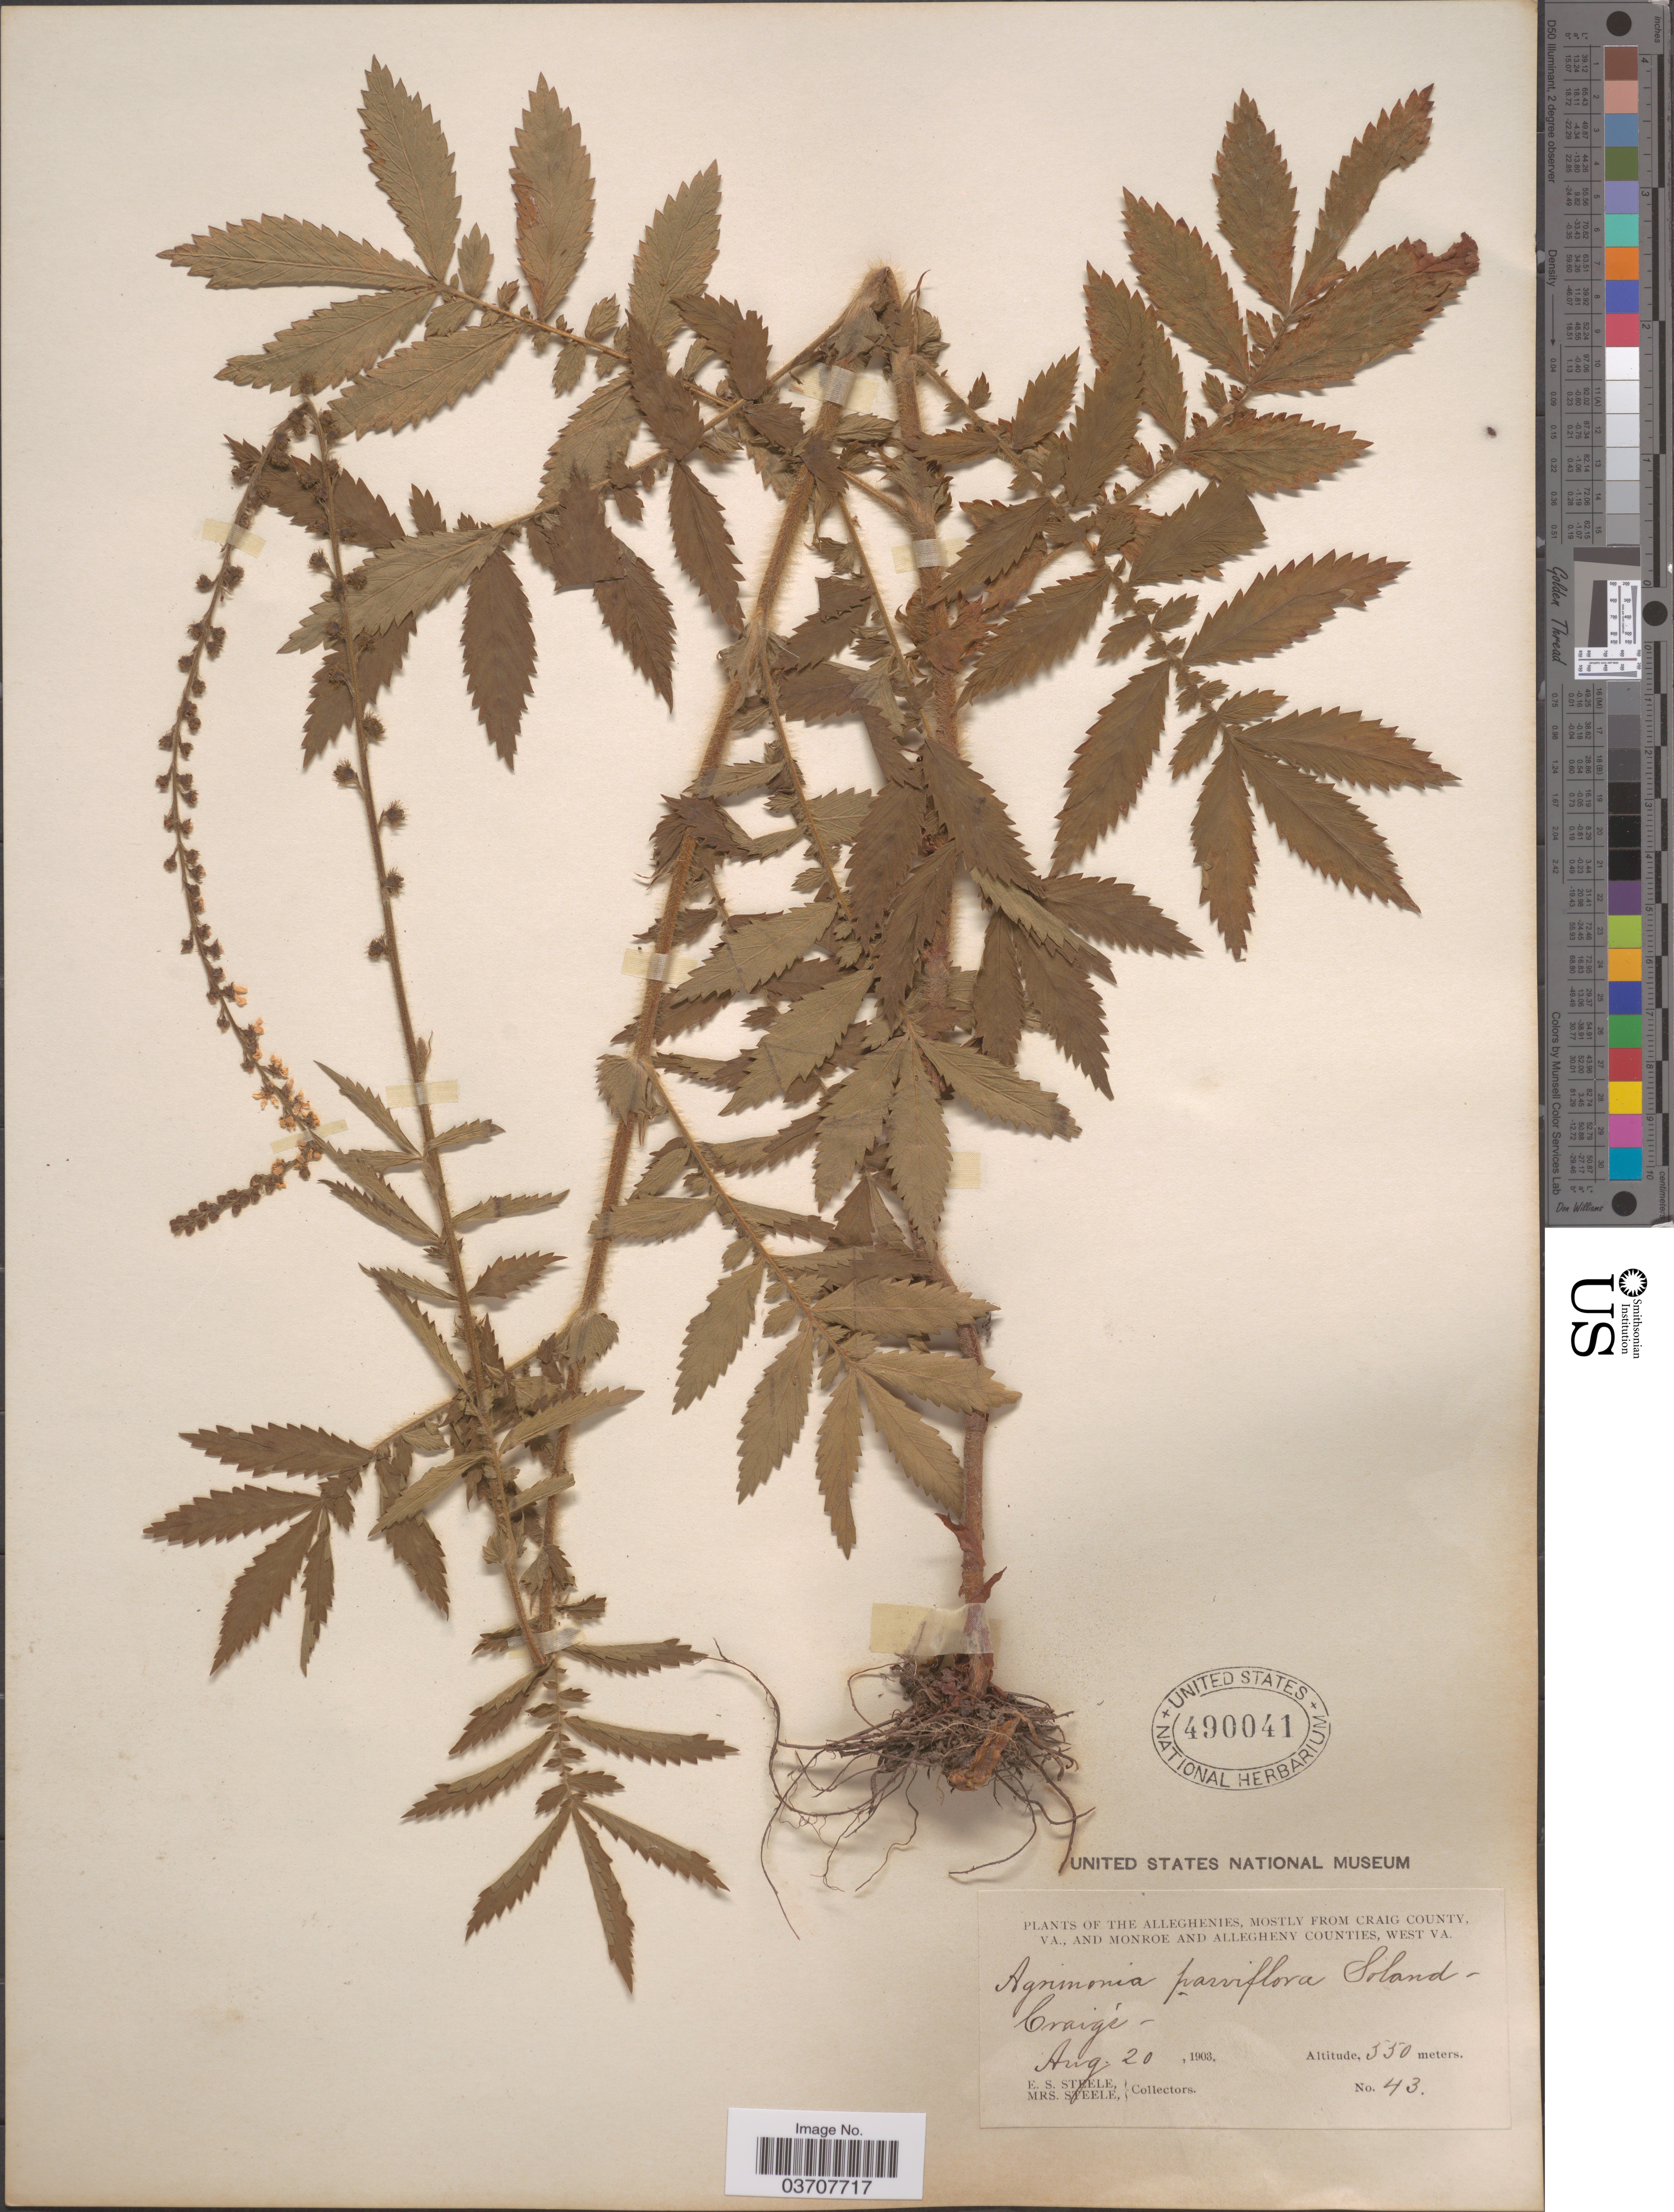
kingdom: Plantae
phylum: Tracheophyta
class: Magnoliopsida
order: Rosales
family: Rosaceae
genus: Agrimonia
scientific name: Agrimonia parviflora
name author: Aiton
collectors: E. Steele & Mrs. E. S. Steele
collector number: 43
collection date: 1903-08-20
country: United States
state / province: Virginia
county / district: Craig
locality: The Alleghenies, mostly from Craig County. Craig's.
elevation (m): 550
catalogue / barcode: US 490041